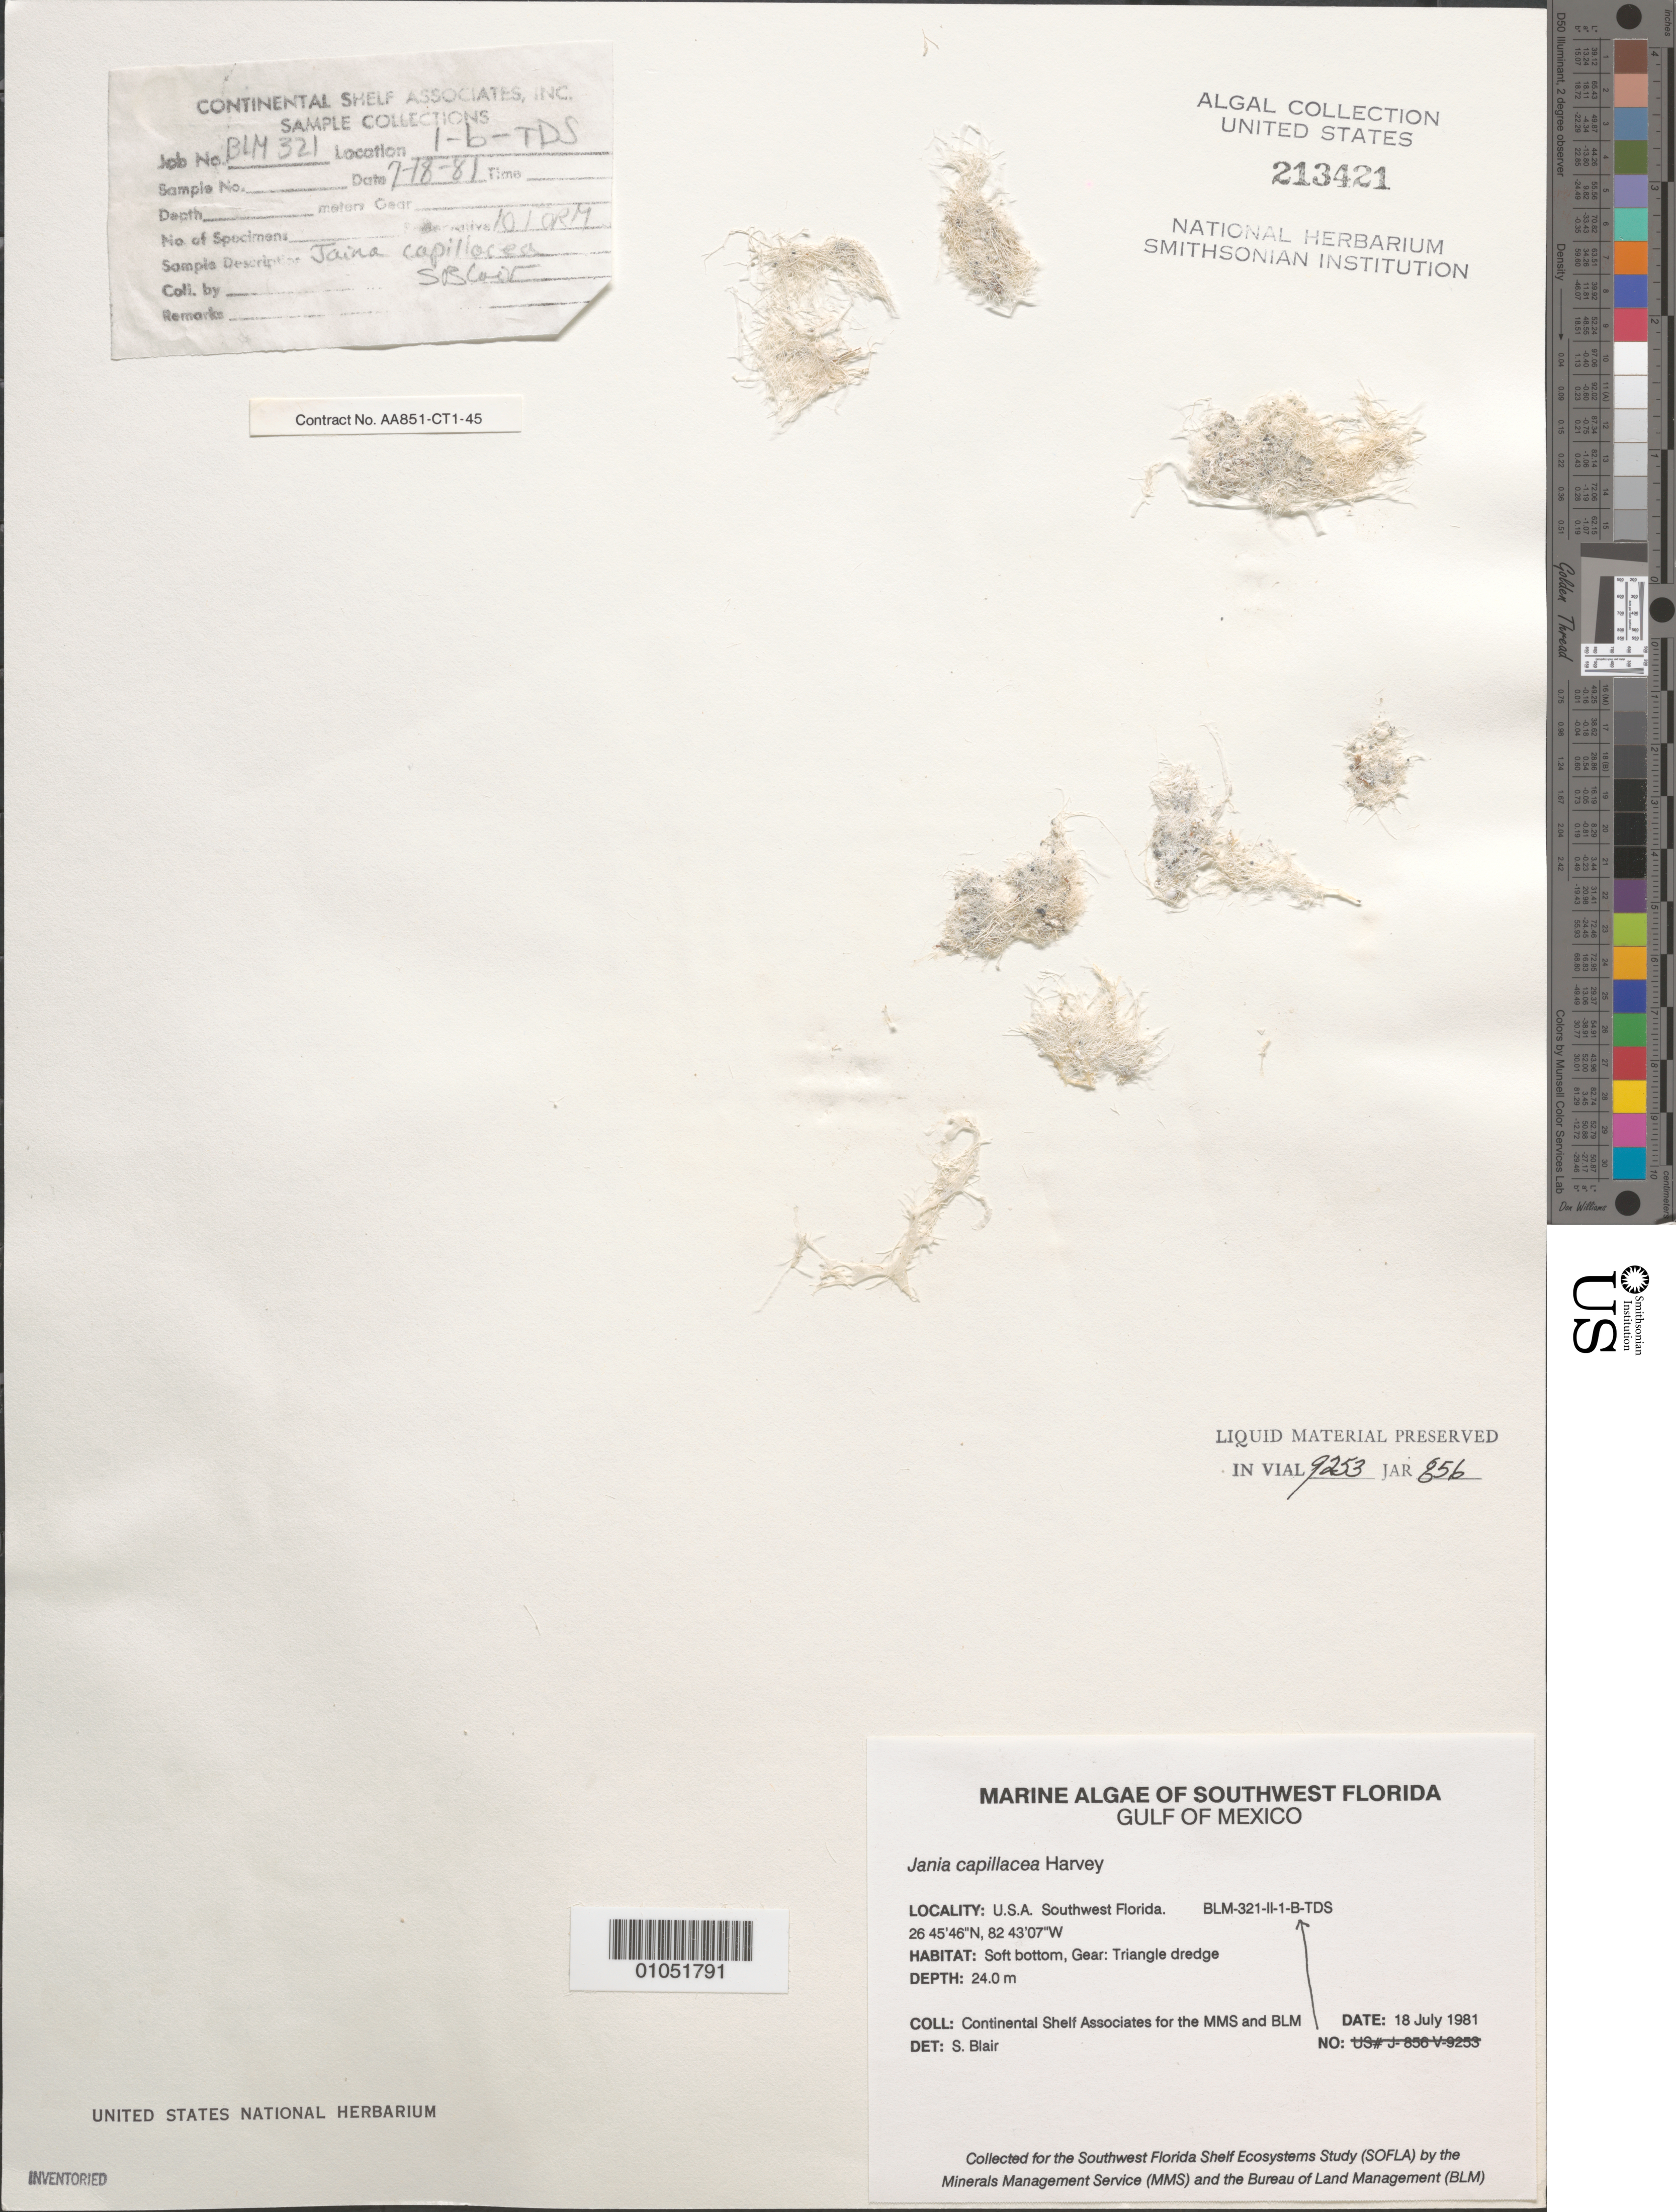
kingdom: Plantae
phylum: Rhodophyta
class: Florideophyceae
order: Corallinales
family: Corallinaceae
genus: Jania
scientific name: Jania capillacea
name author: Harv.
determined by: Blair, S. M.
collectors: Continental Shelf Associates for the MMS/BLM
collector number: BLM-321-II-1-B-TDS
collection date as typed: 18 Jul 1981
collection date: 1981-07-18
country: United States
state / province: Florida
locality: Gulf of Mexico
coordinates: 26 45'46"N, 82 43'07"W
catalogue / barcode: US 213421